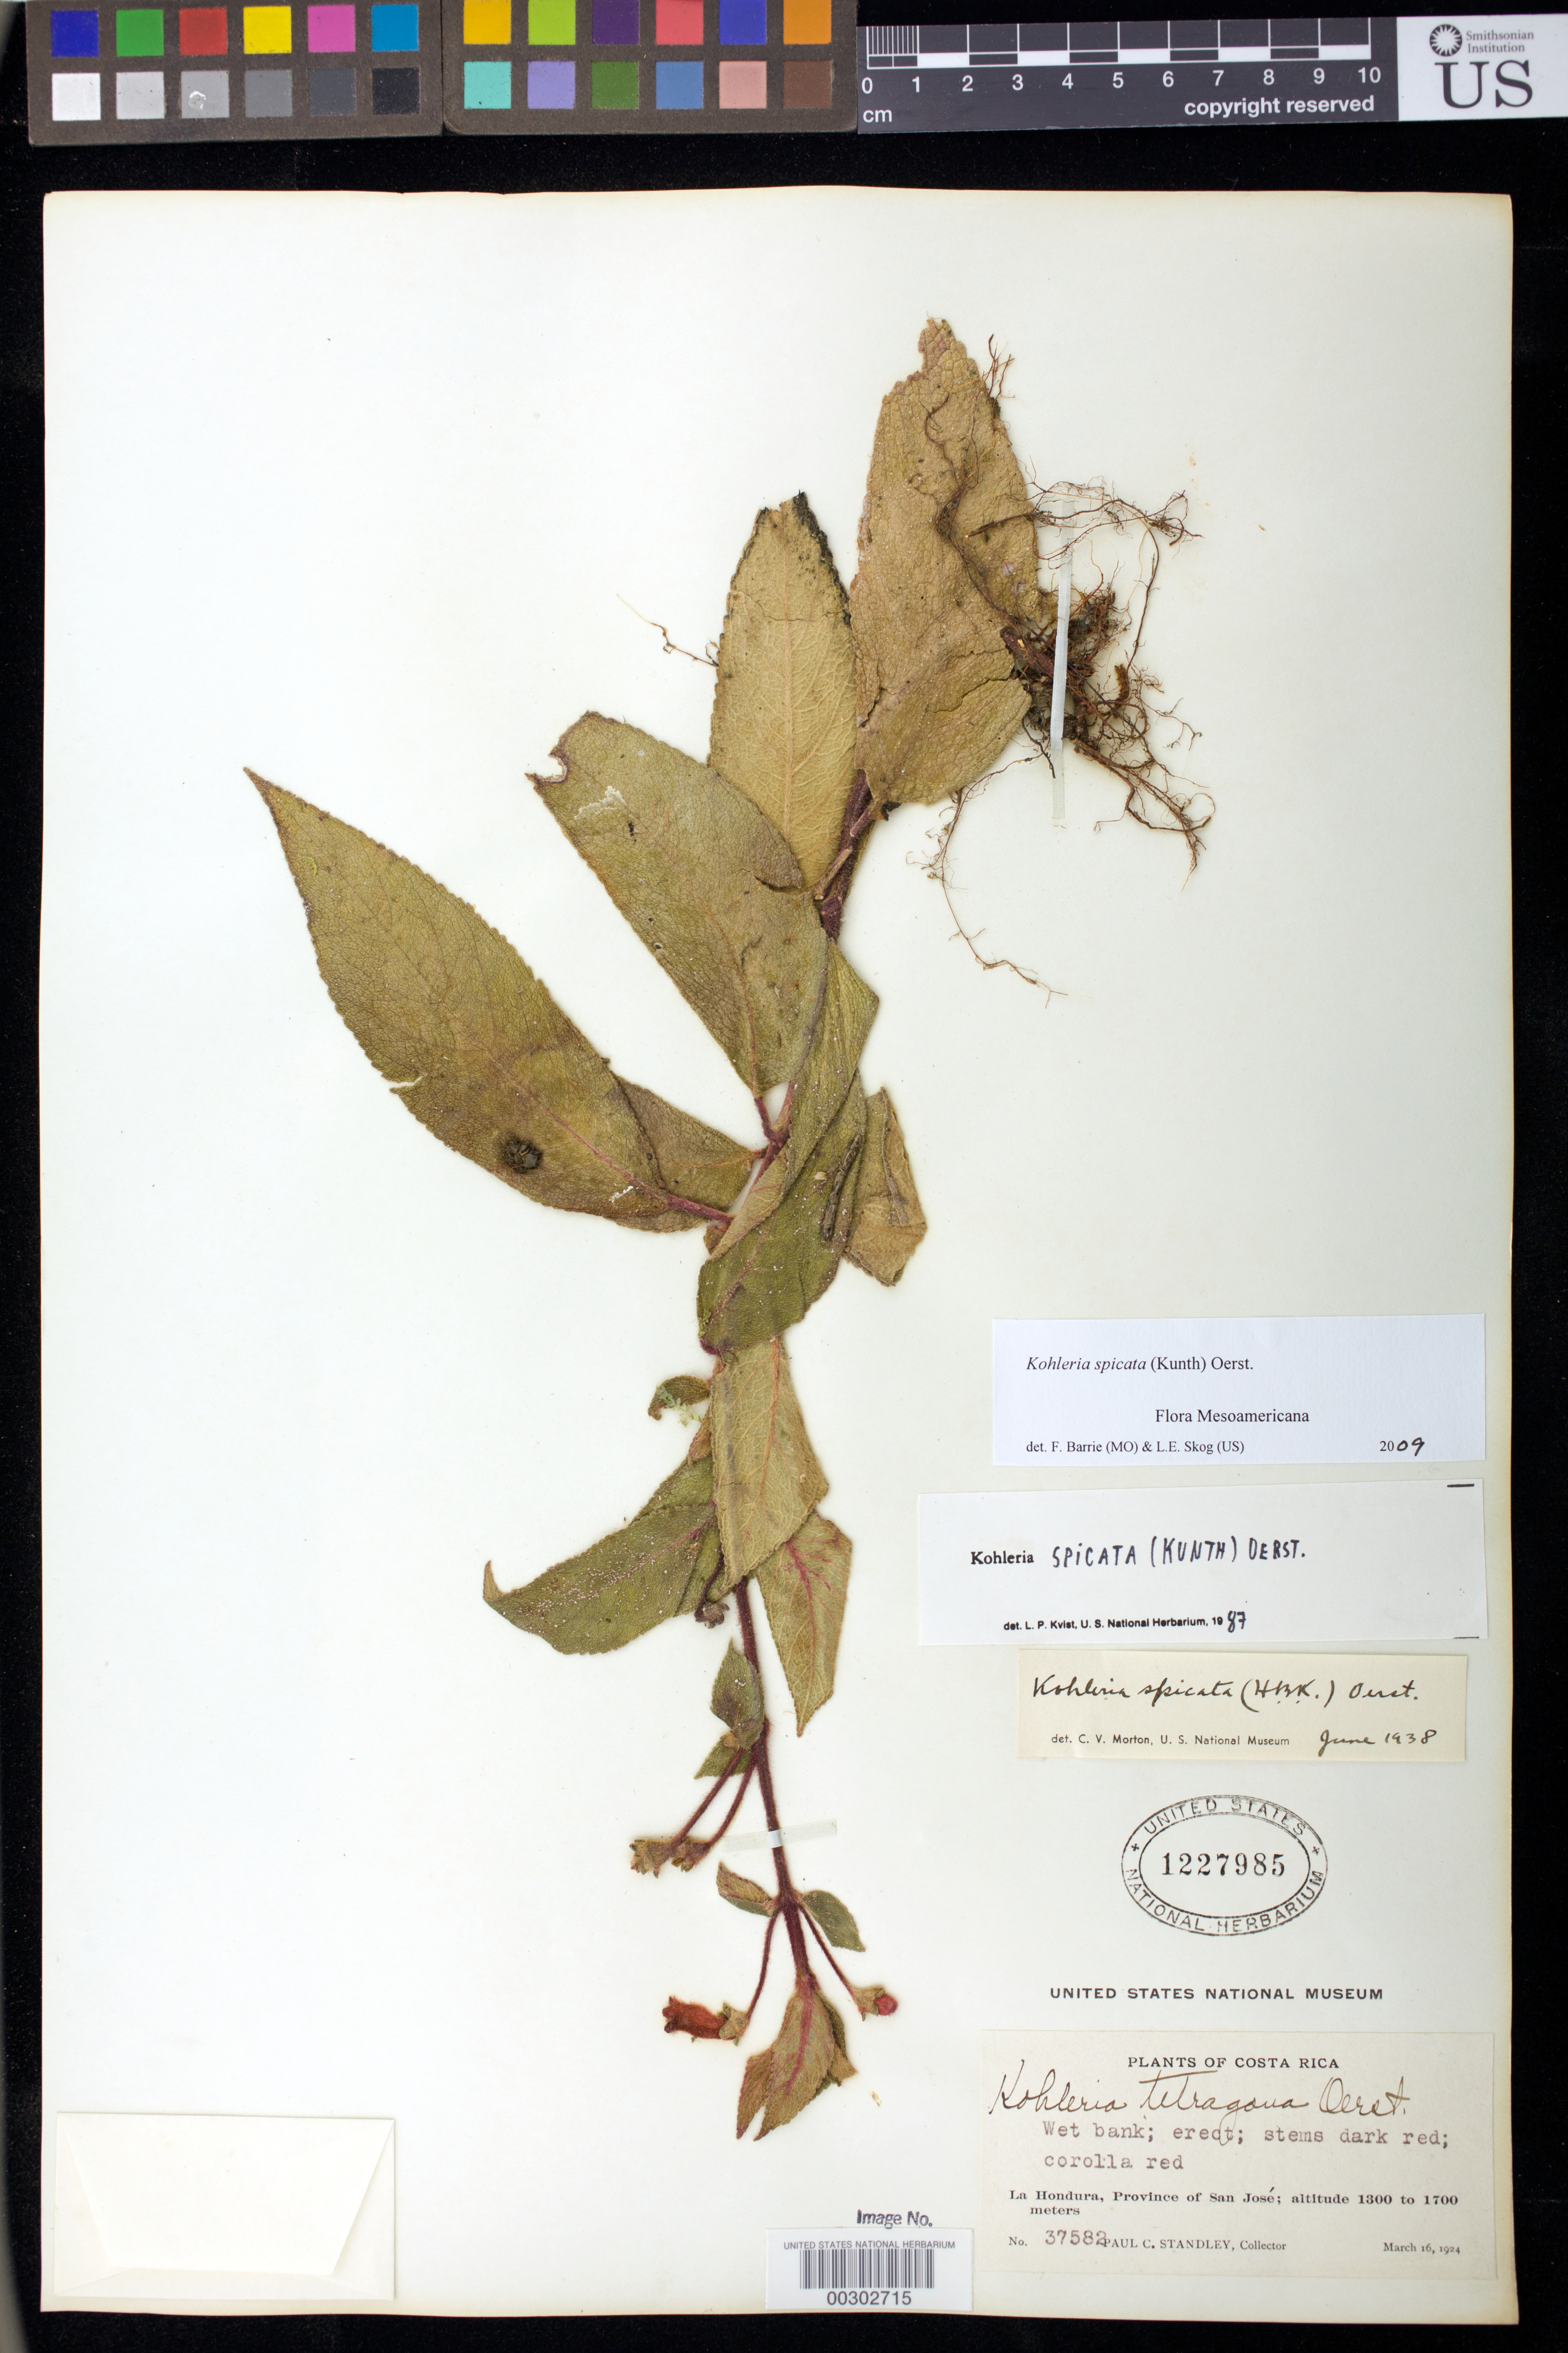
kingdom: Plantae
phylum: Tracheophyta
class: Magnoliopsida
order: Lamiales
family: Gesneriaceae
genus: Kohleria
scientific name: Kohleria spicata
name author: (Kunth) Oerst.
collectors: P. C. Standley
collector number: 37582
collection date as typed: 16 Mar 1924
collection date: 1924-03-16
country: Costa Rica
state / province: San José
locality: La Hondura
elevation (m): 1300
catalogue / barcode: US 1227985